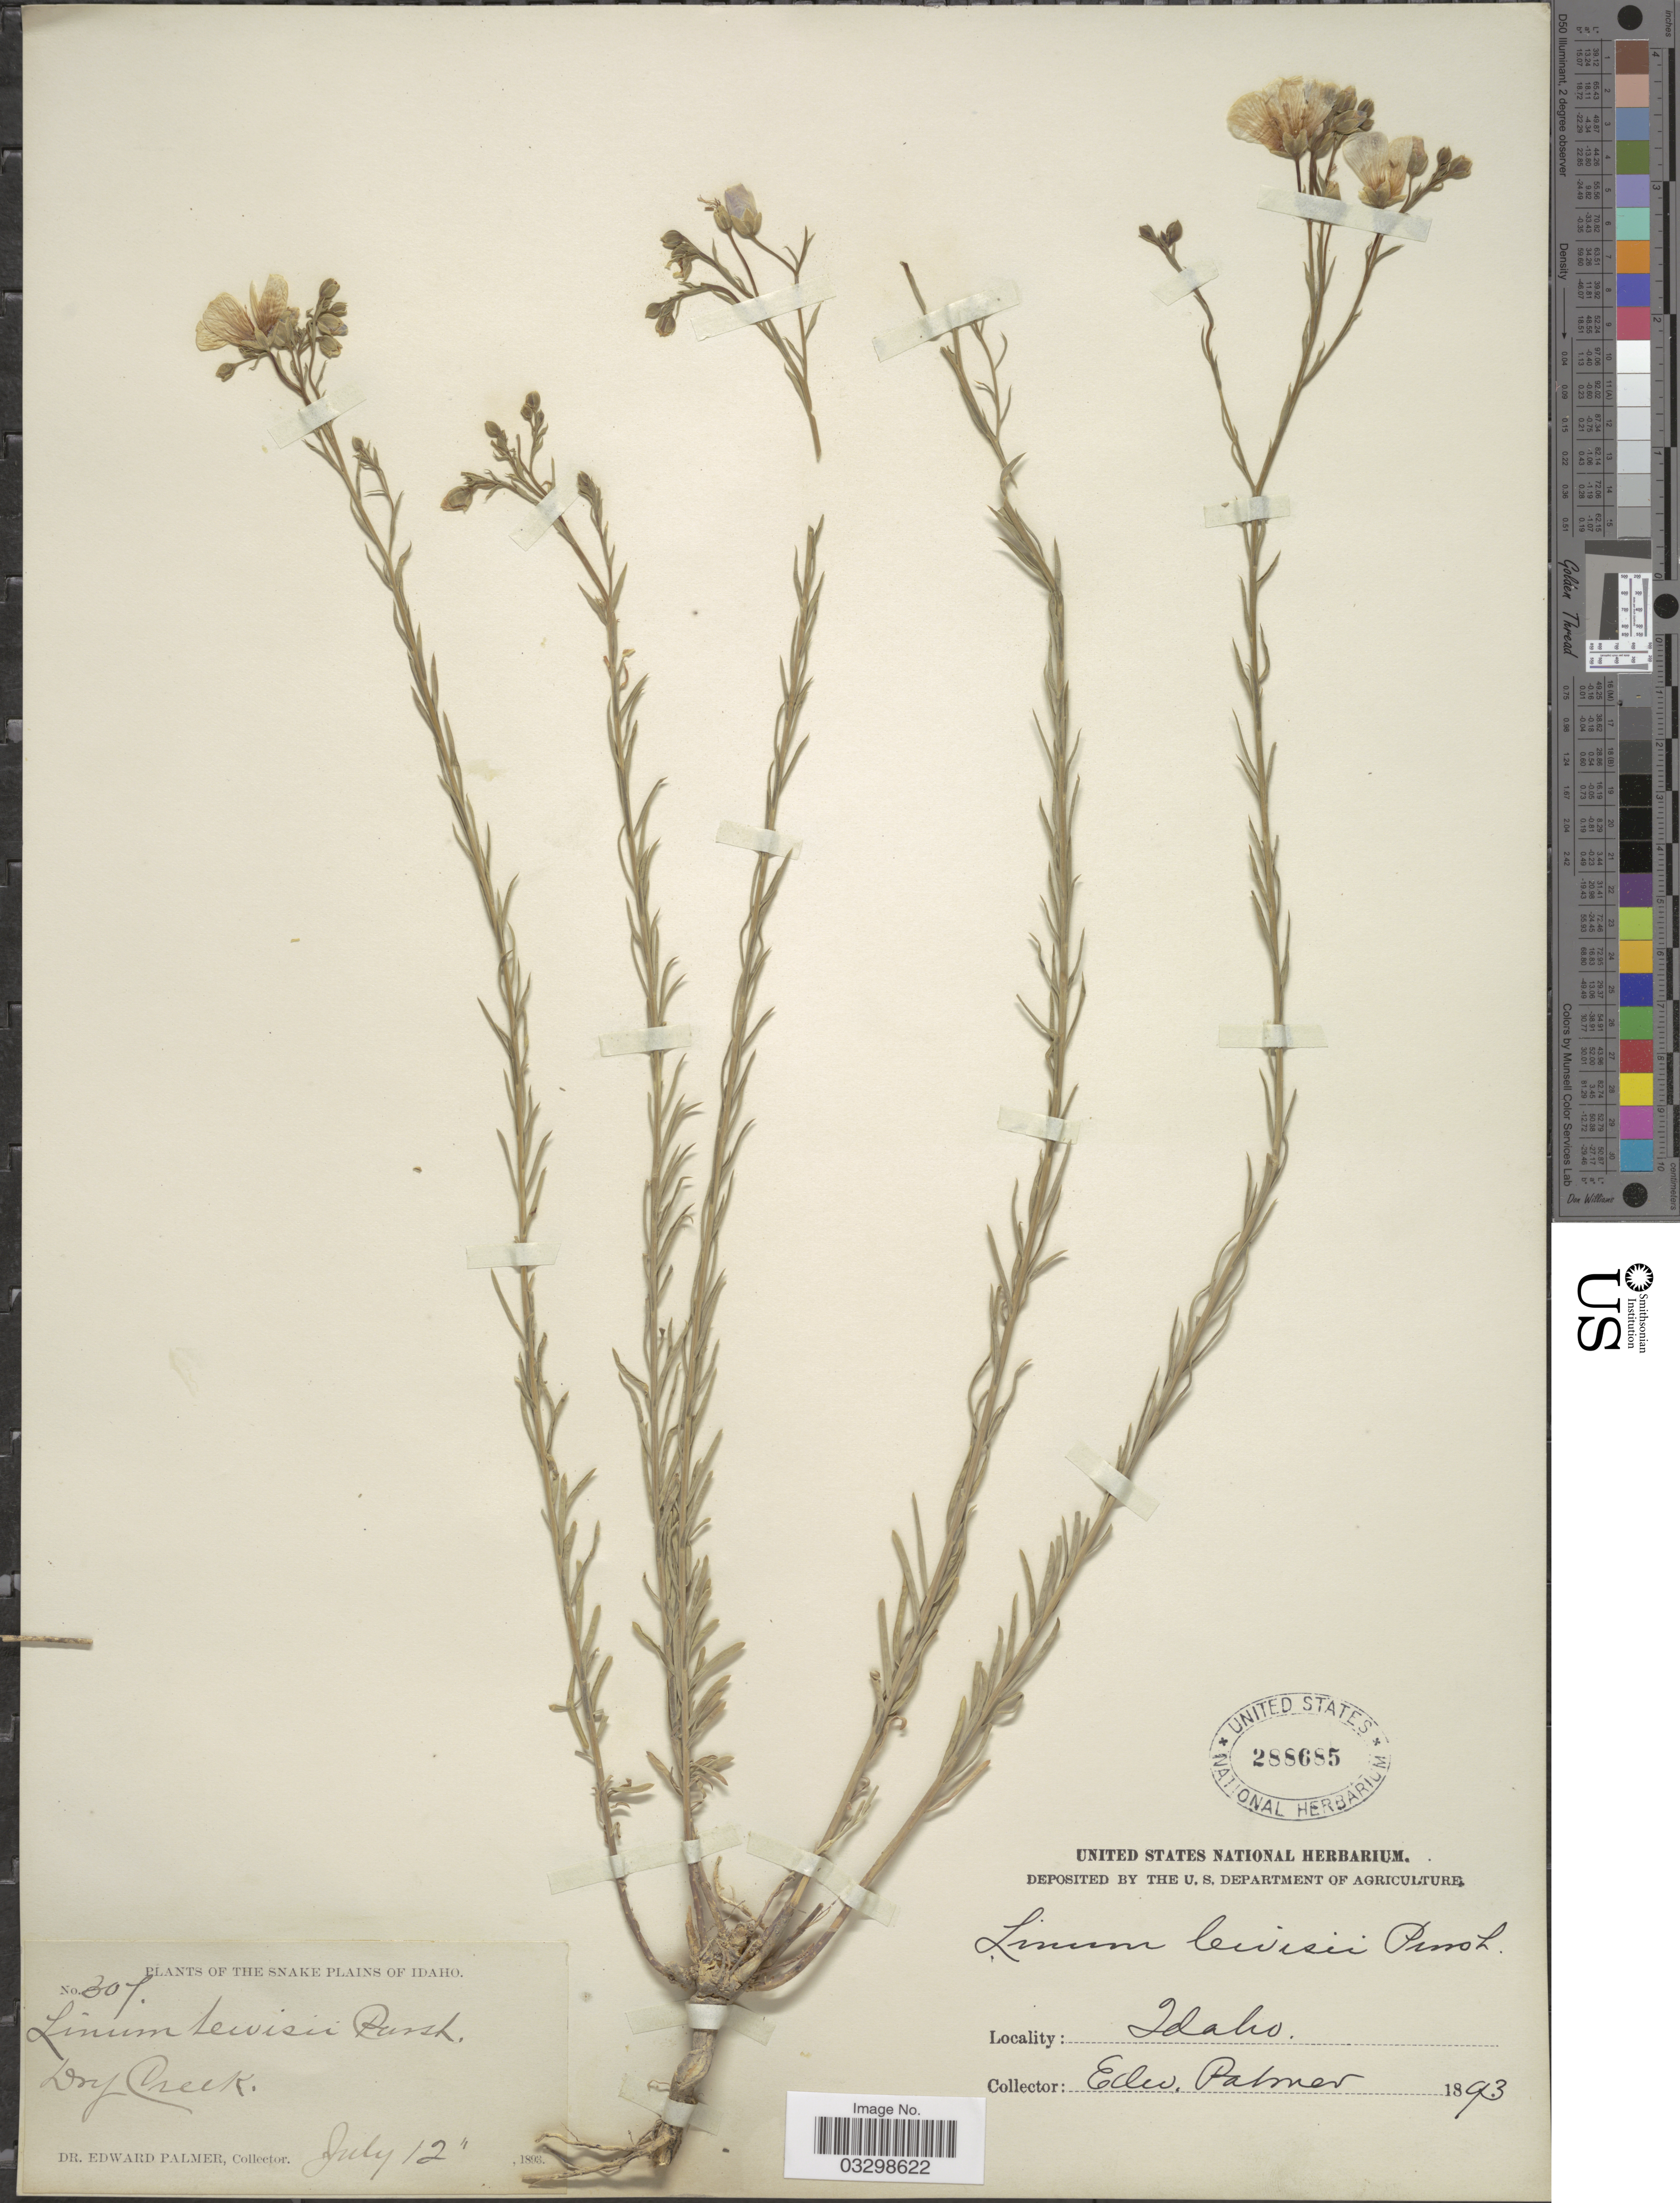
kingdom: Plantae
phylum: Tracheophyta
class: Magnoliopsida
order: Malpighiales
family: Linaceae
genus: Linum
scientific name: Linum lewisii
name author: Pursh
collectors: E. Palmer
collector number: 307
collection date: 1893-07-12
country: United States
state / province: Idaho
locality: The Snake Plains of Idaho. Dry Creek.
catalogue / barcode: US 288685